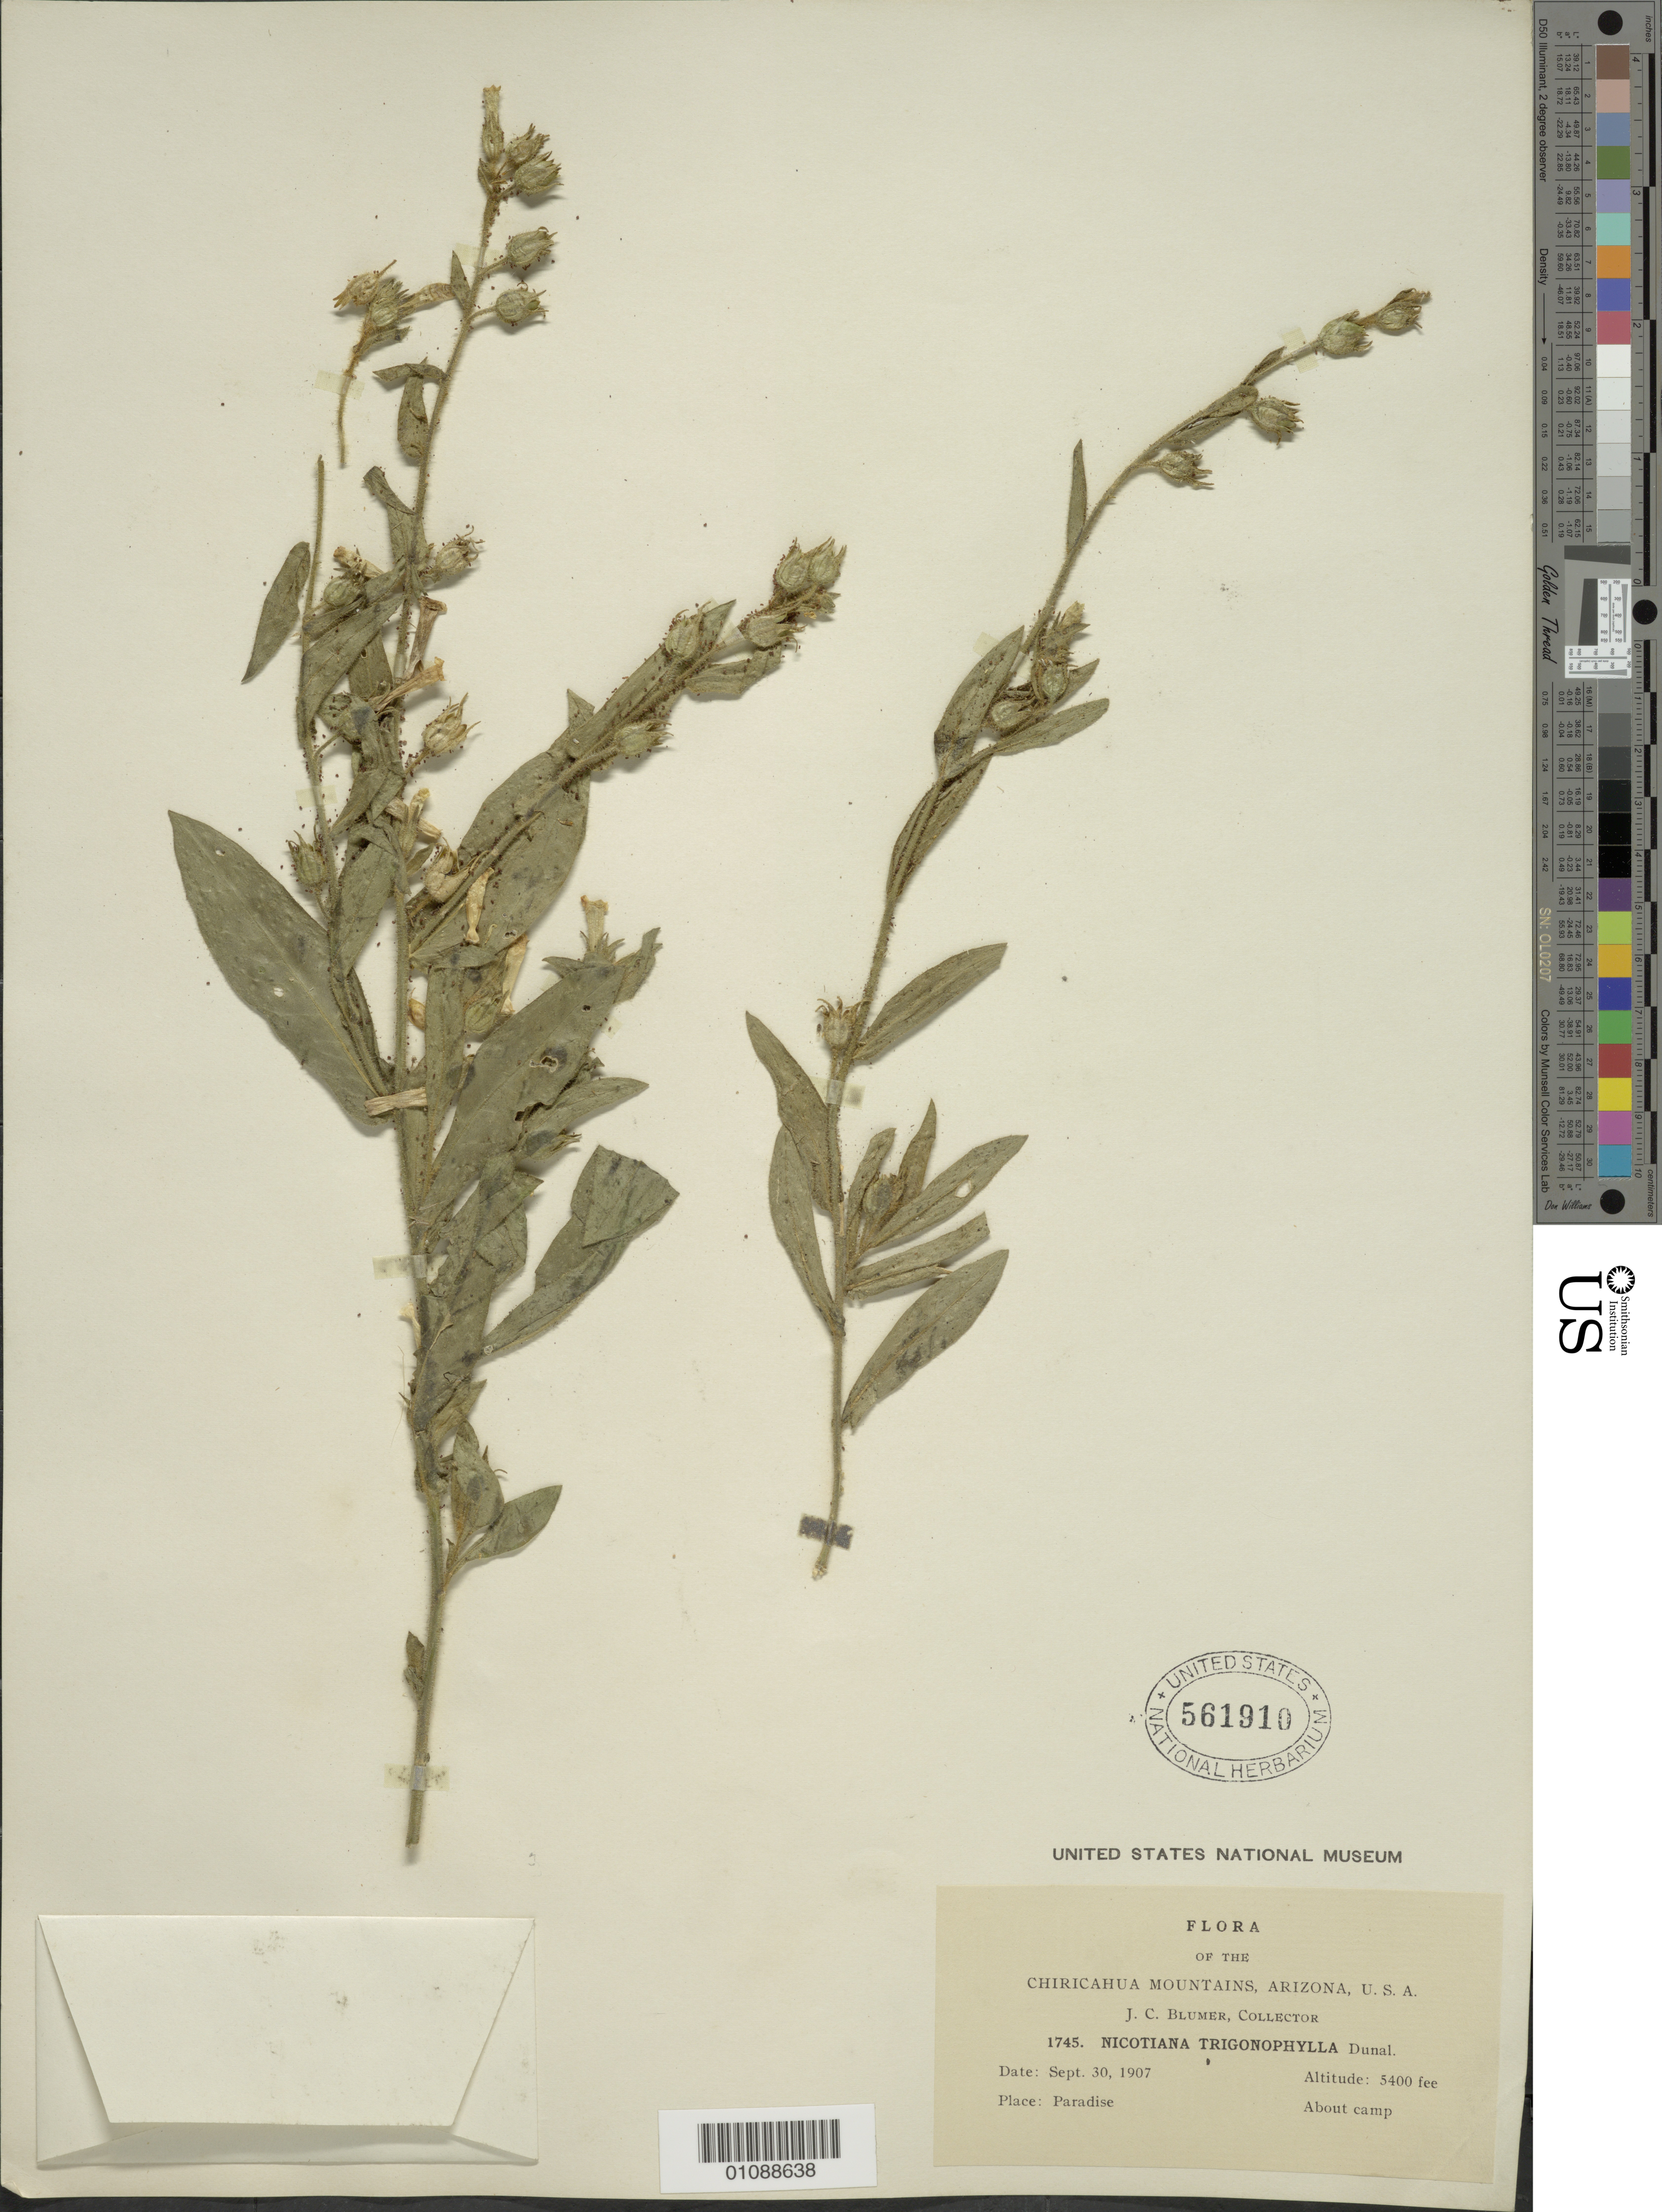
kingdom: Plantae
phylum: Tracheophyta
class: Magnoliopsida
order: Solanales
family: Solanaceae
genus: Nicotiana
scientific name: Nicotiana trigonophylla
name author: Dunal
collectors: J. C. Blumer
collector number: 1745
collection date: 1907-09-30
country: United States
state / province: Arizona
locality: Chiricahua Mountains, U.S.A., Paradise. About camp.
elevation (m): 1646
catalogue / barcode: US 561910